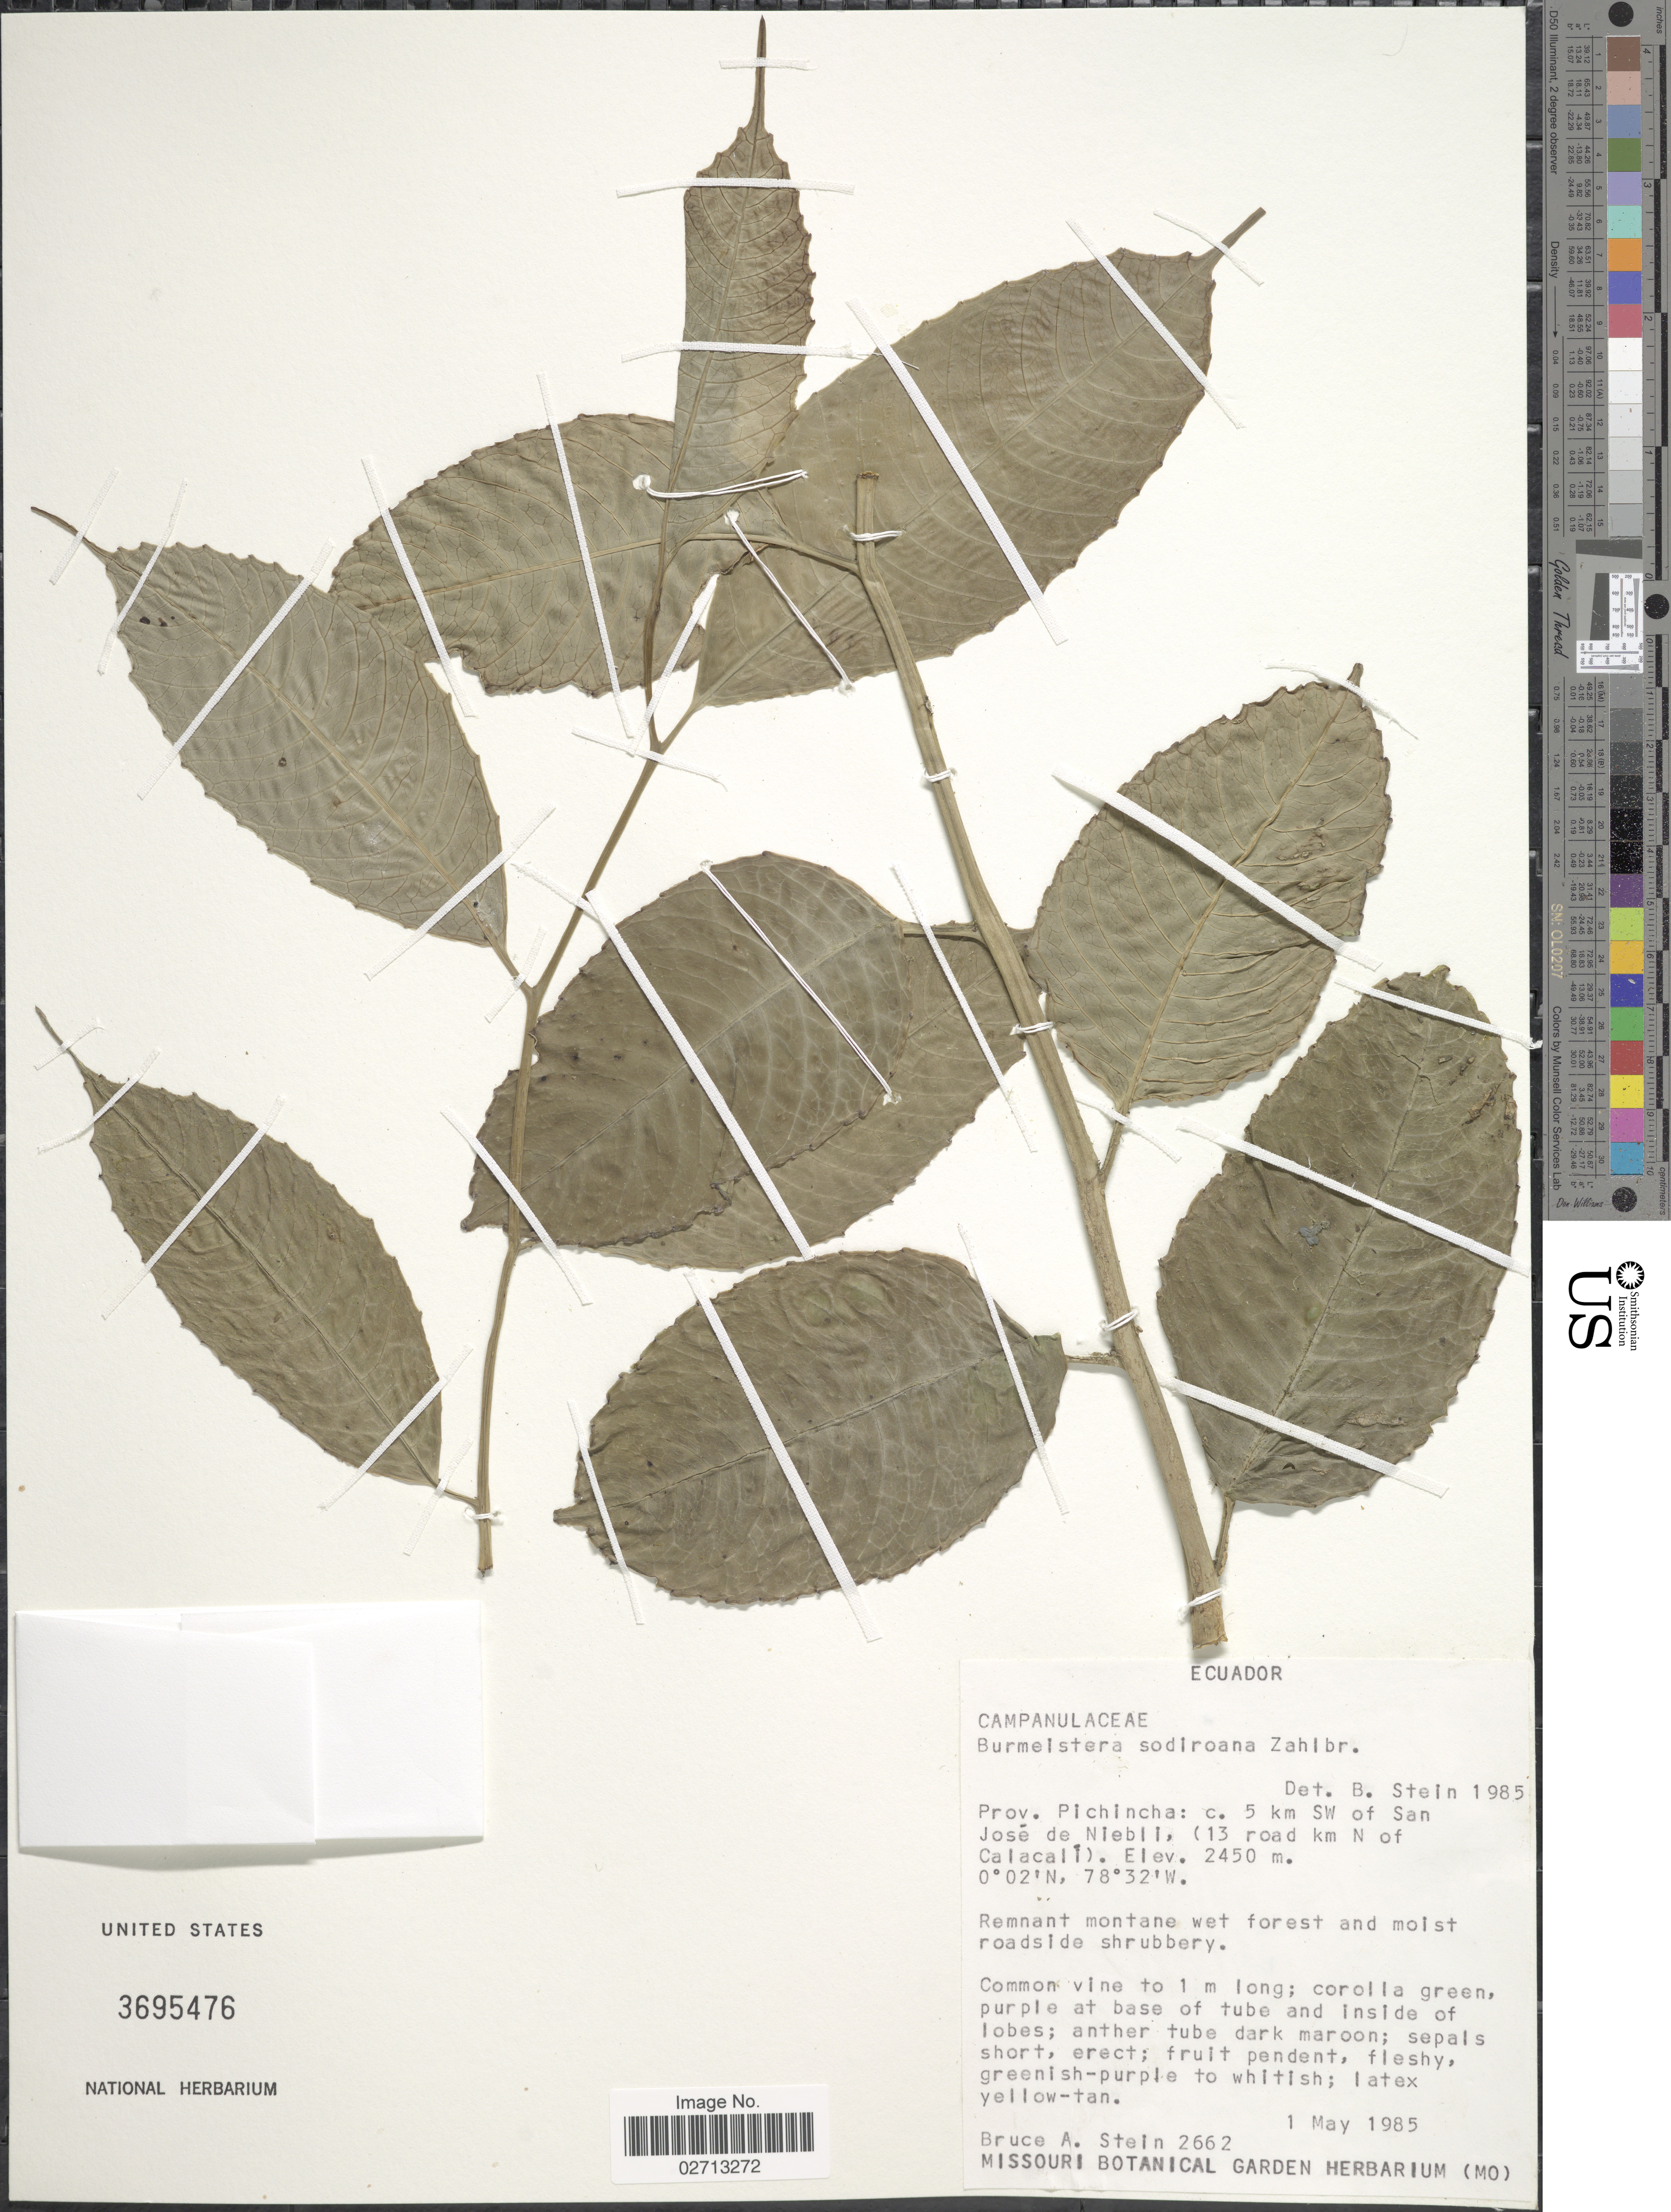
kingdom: Plantae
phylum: Tracheophyta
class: Magnoliopsida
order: Asterales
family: Campanulaceae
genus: Burmeistera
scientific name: Burmeistera sodiroana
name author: Zahlbr.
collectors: B. A. Stein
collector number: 2662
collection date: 1985-05-01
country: Ecuador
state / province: Pichincha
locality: C. 5 km SW of San José de Niebil, (13 road km N of Calacalí).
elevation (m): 2450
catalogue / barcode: US 3695476